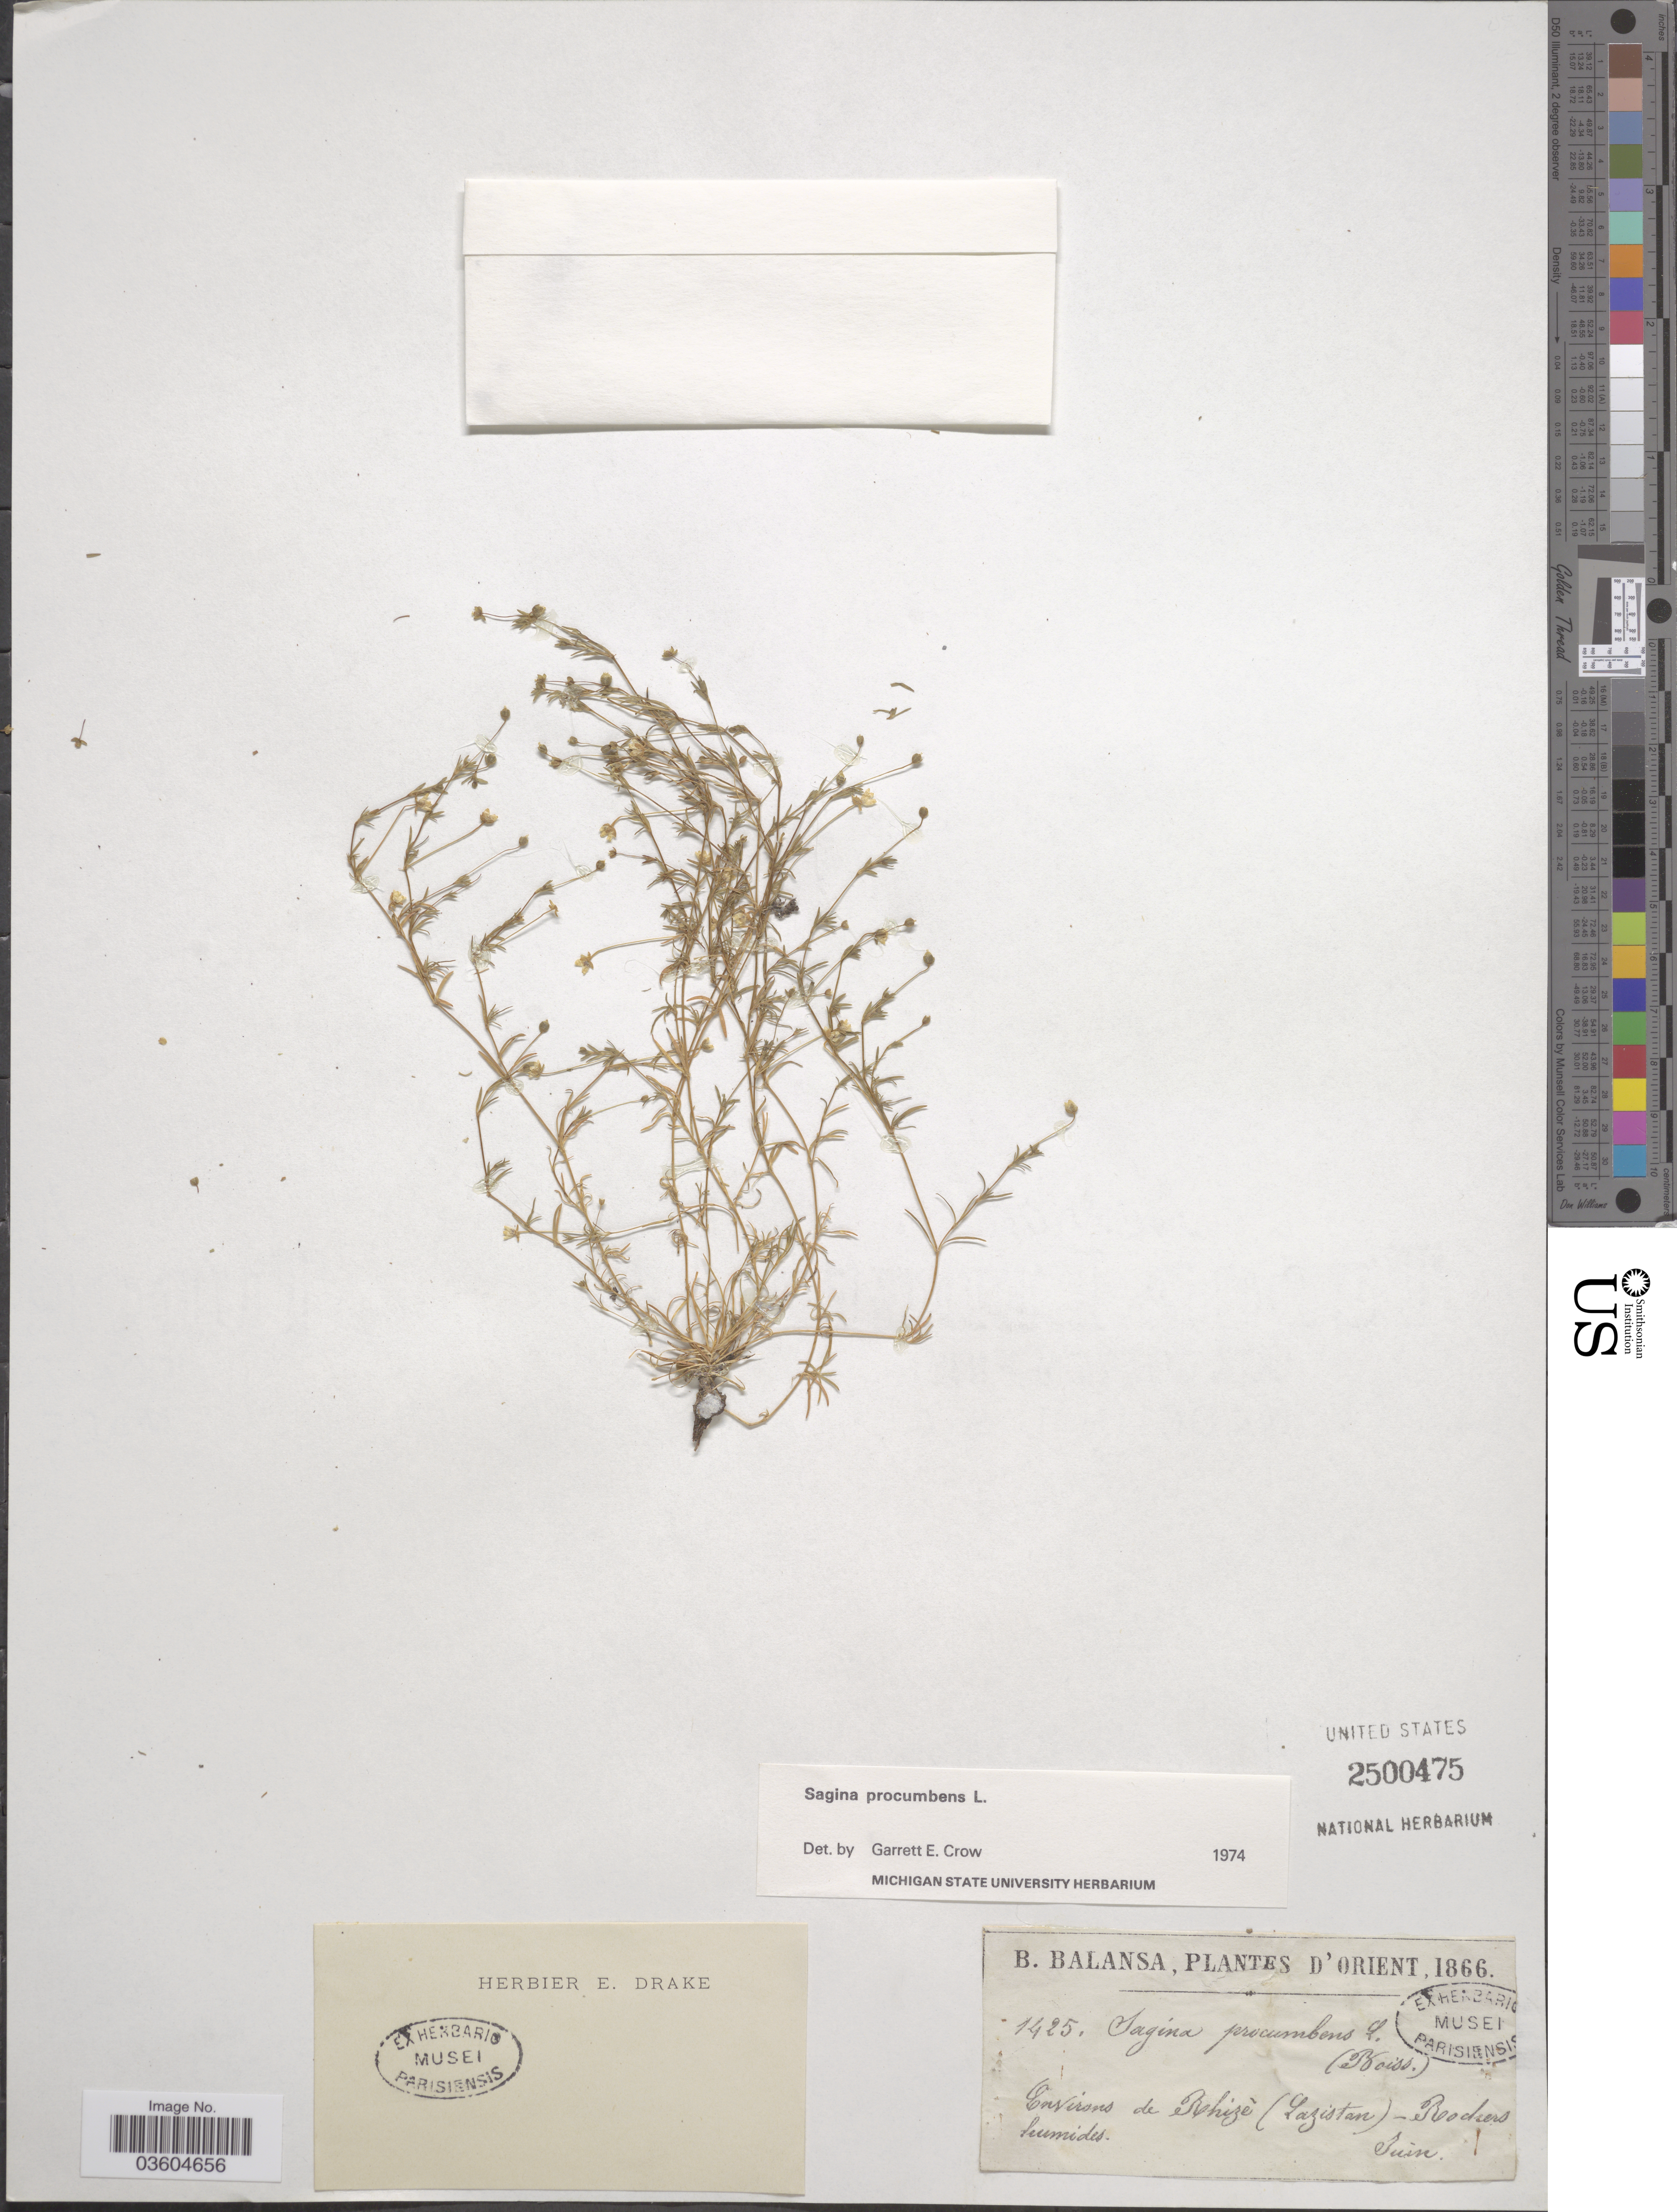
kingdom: Plantae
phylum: Tracheophyta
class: Magnoliopsida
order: Caryophyllales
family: Caryophyllaceae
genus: Sagina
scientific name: Sagina procumbens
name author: L.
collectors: B. Balansa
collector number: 1425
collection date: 1866-06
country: Turkey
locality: D'Orient. Environs de Rohize (Lazistan)-Rodiers [interpreted] humidis.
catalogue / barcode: US 2500475